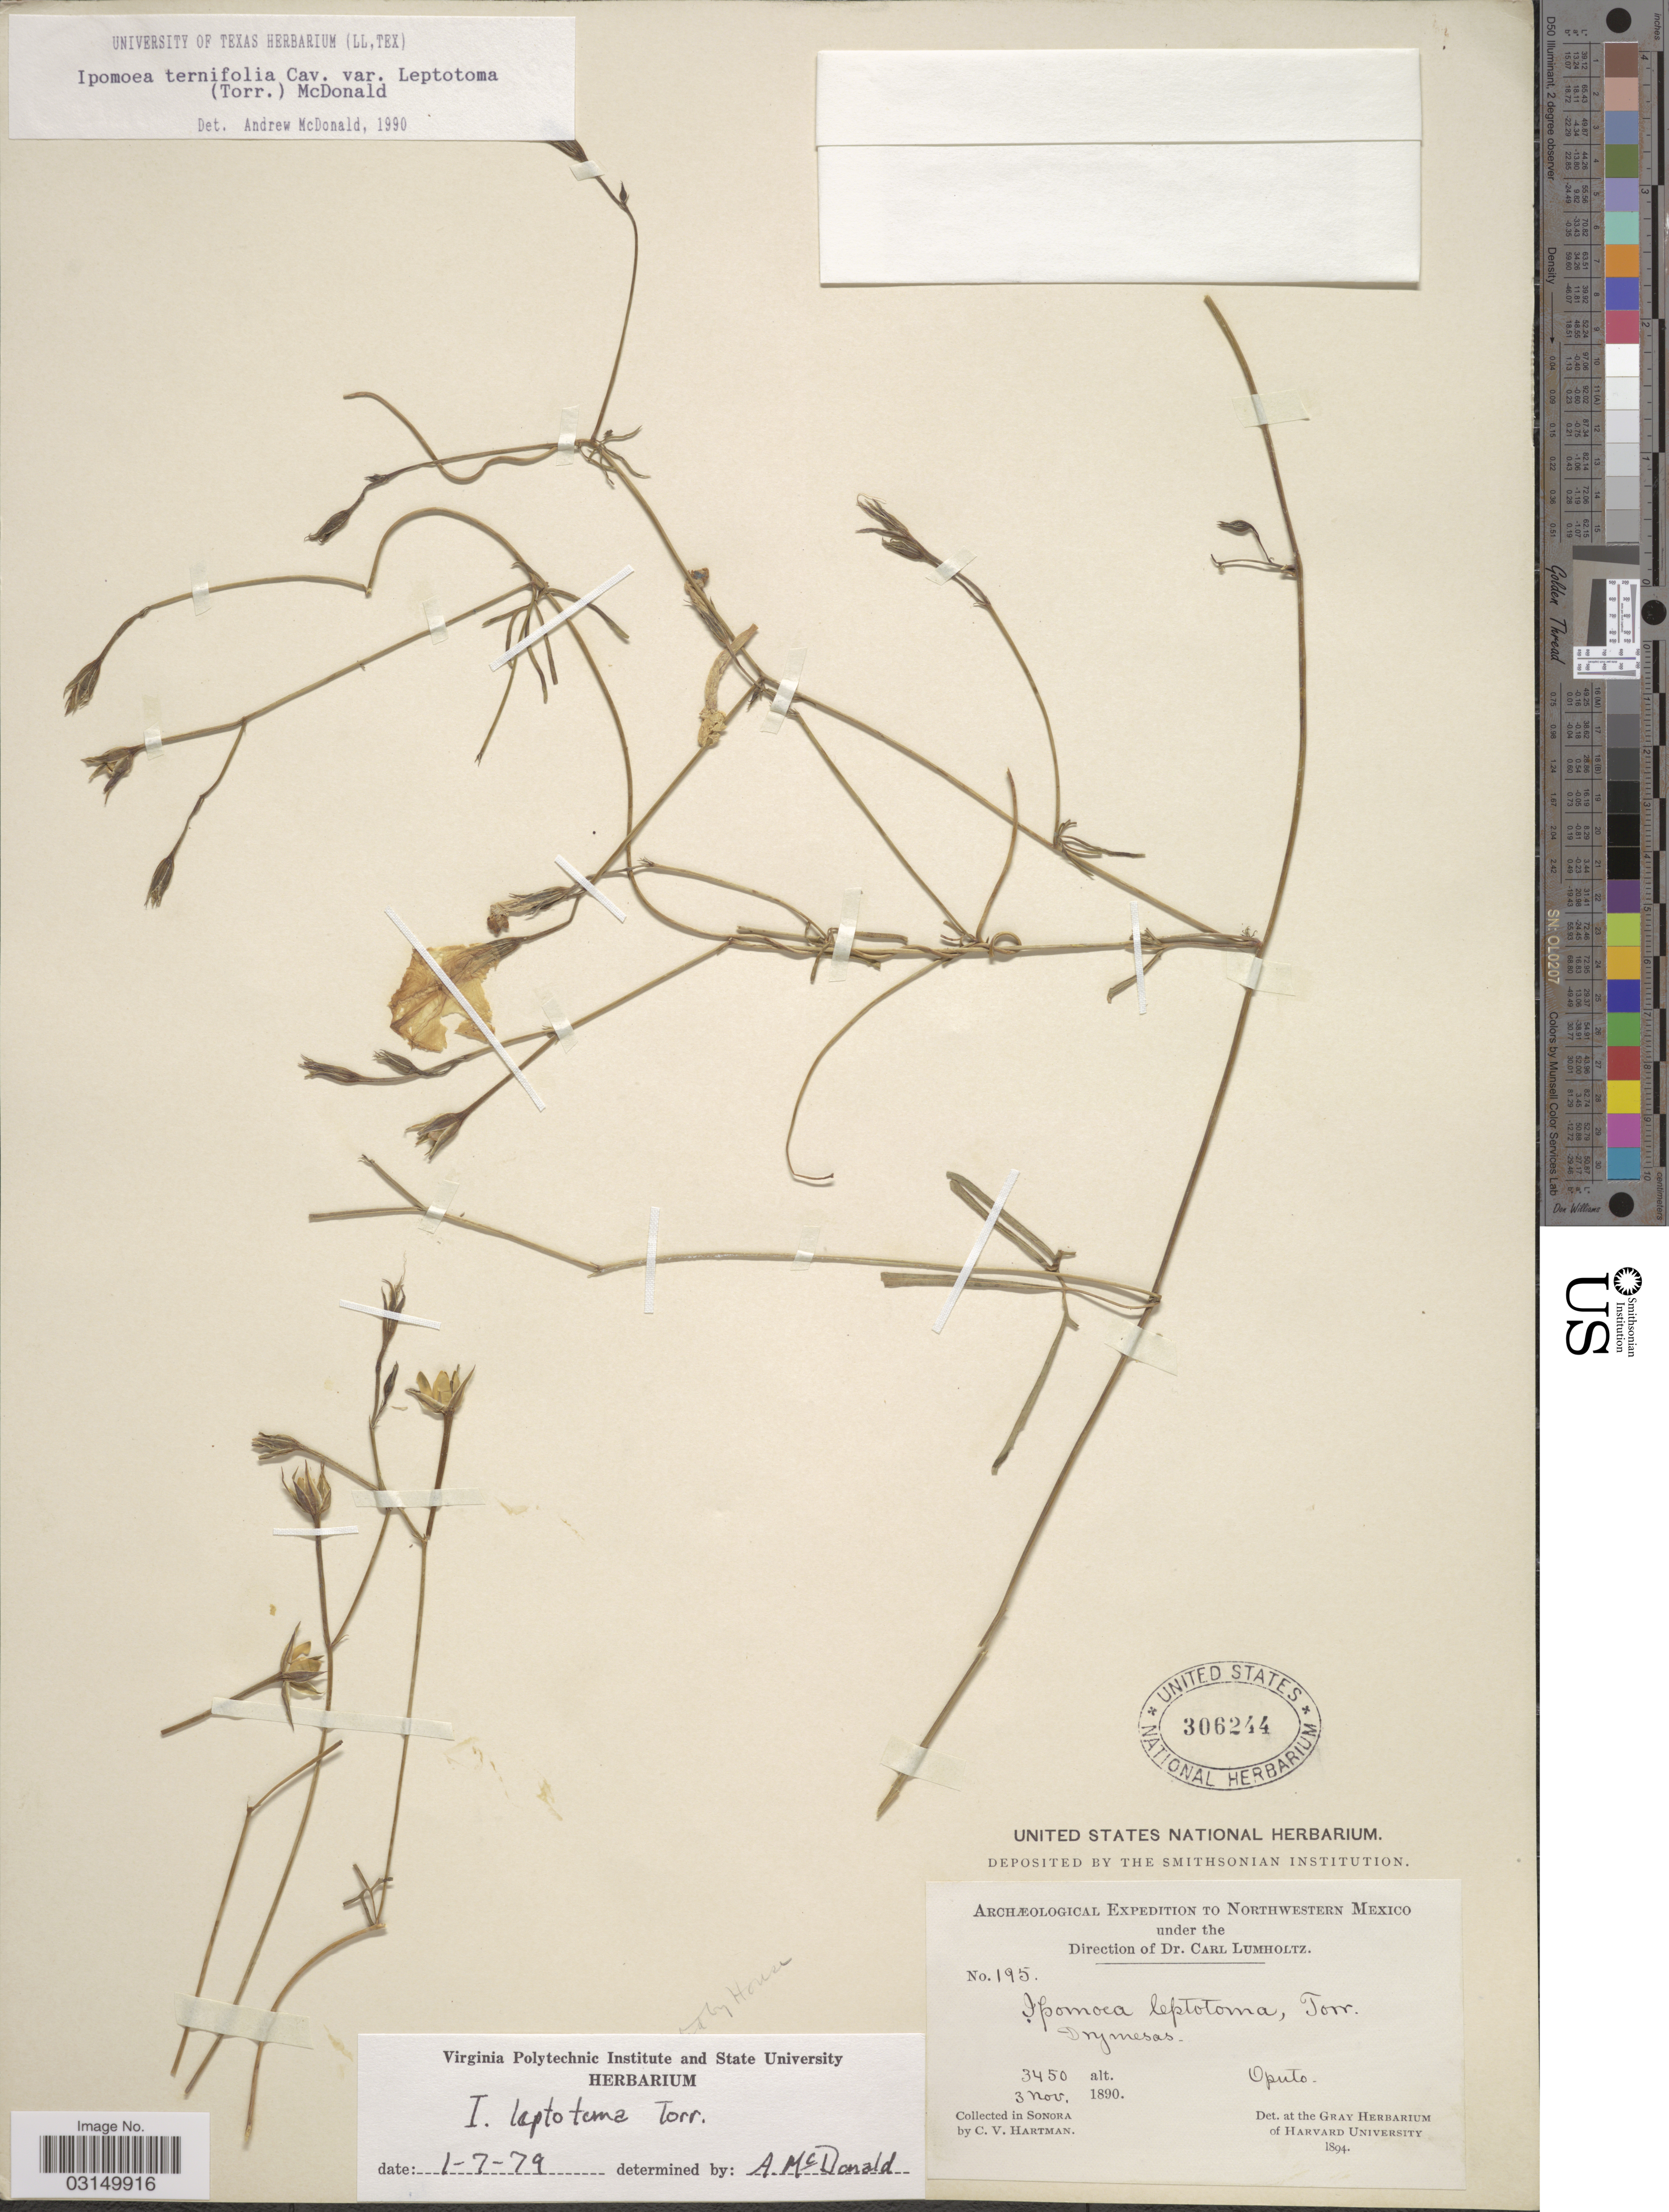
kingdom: Plantae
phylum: Tracheophyta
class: Magnoliopsida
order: Solanales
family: Convolvulaceae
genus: Ipomoea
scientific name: Ipomoea delphinifolia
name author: M. Martens & Galeotti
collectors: C. V. Hartman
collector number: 195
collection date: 1890-11-03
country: Mexico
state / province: Sonora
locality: Northwestern Mexico, Oputo.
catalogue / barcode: US 306244